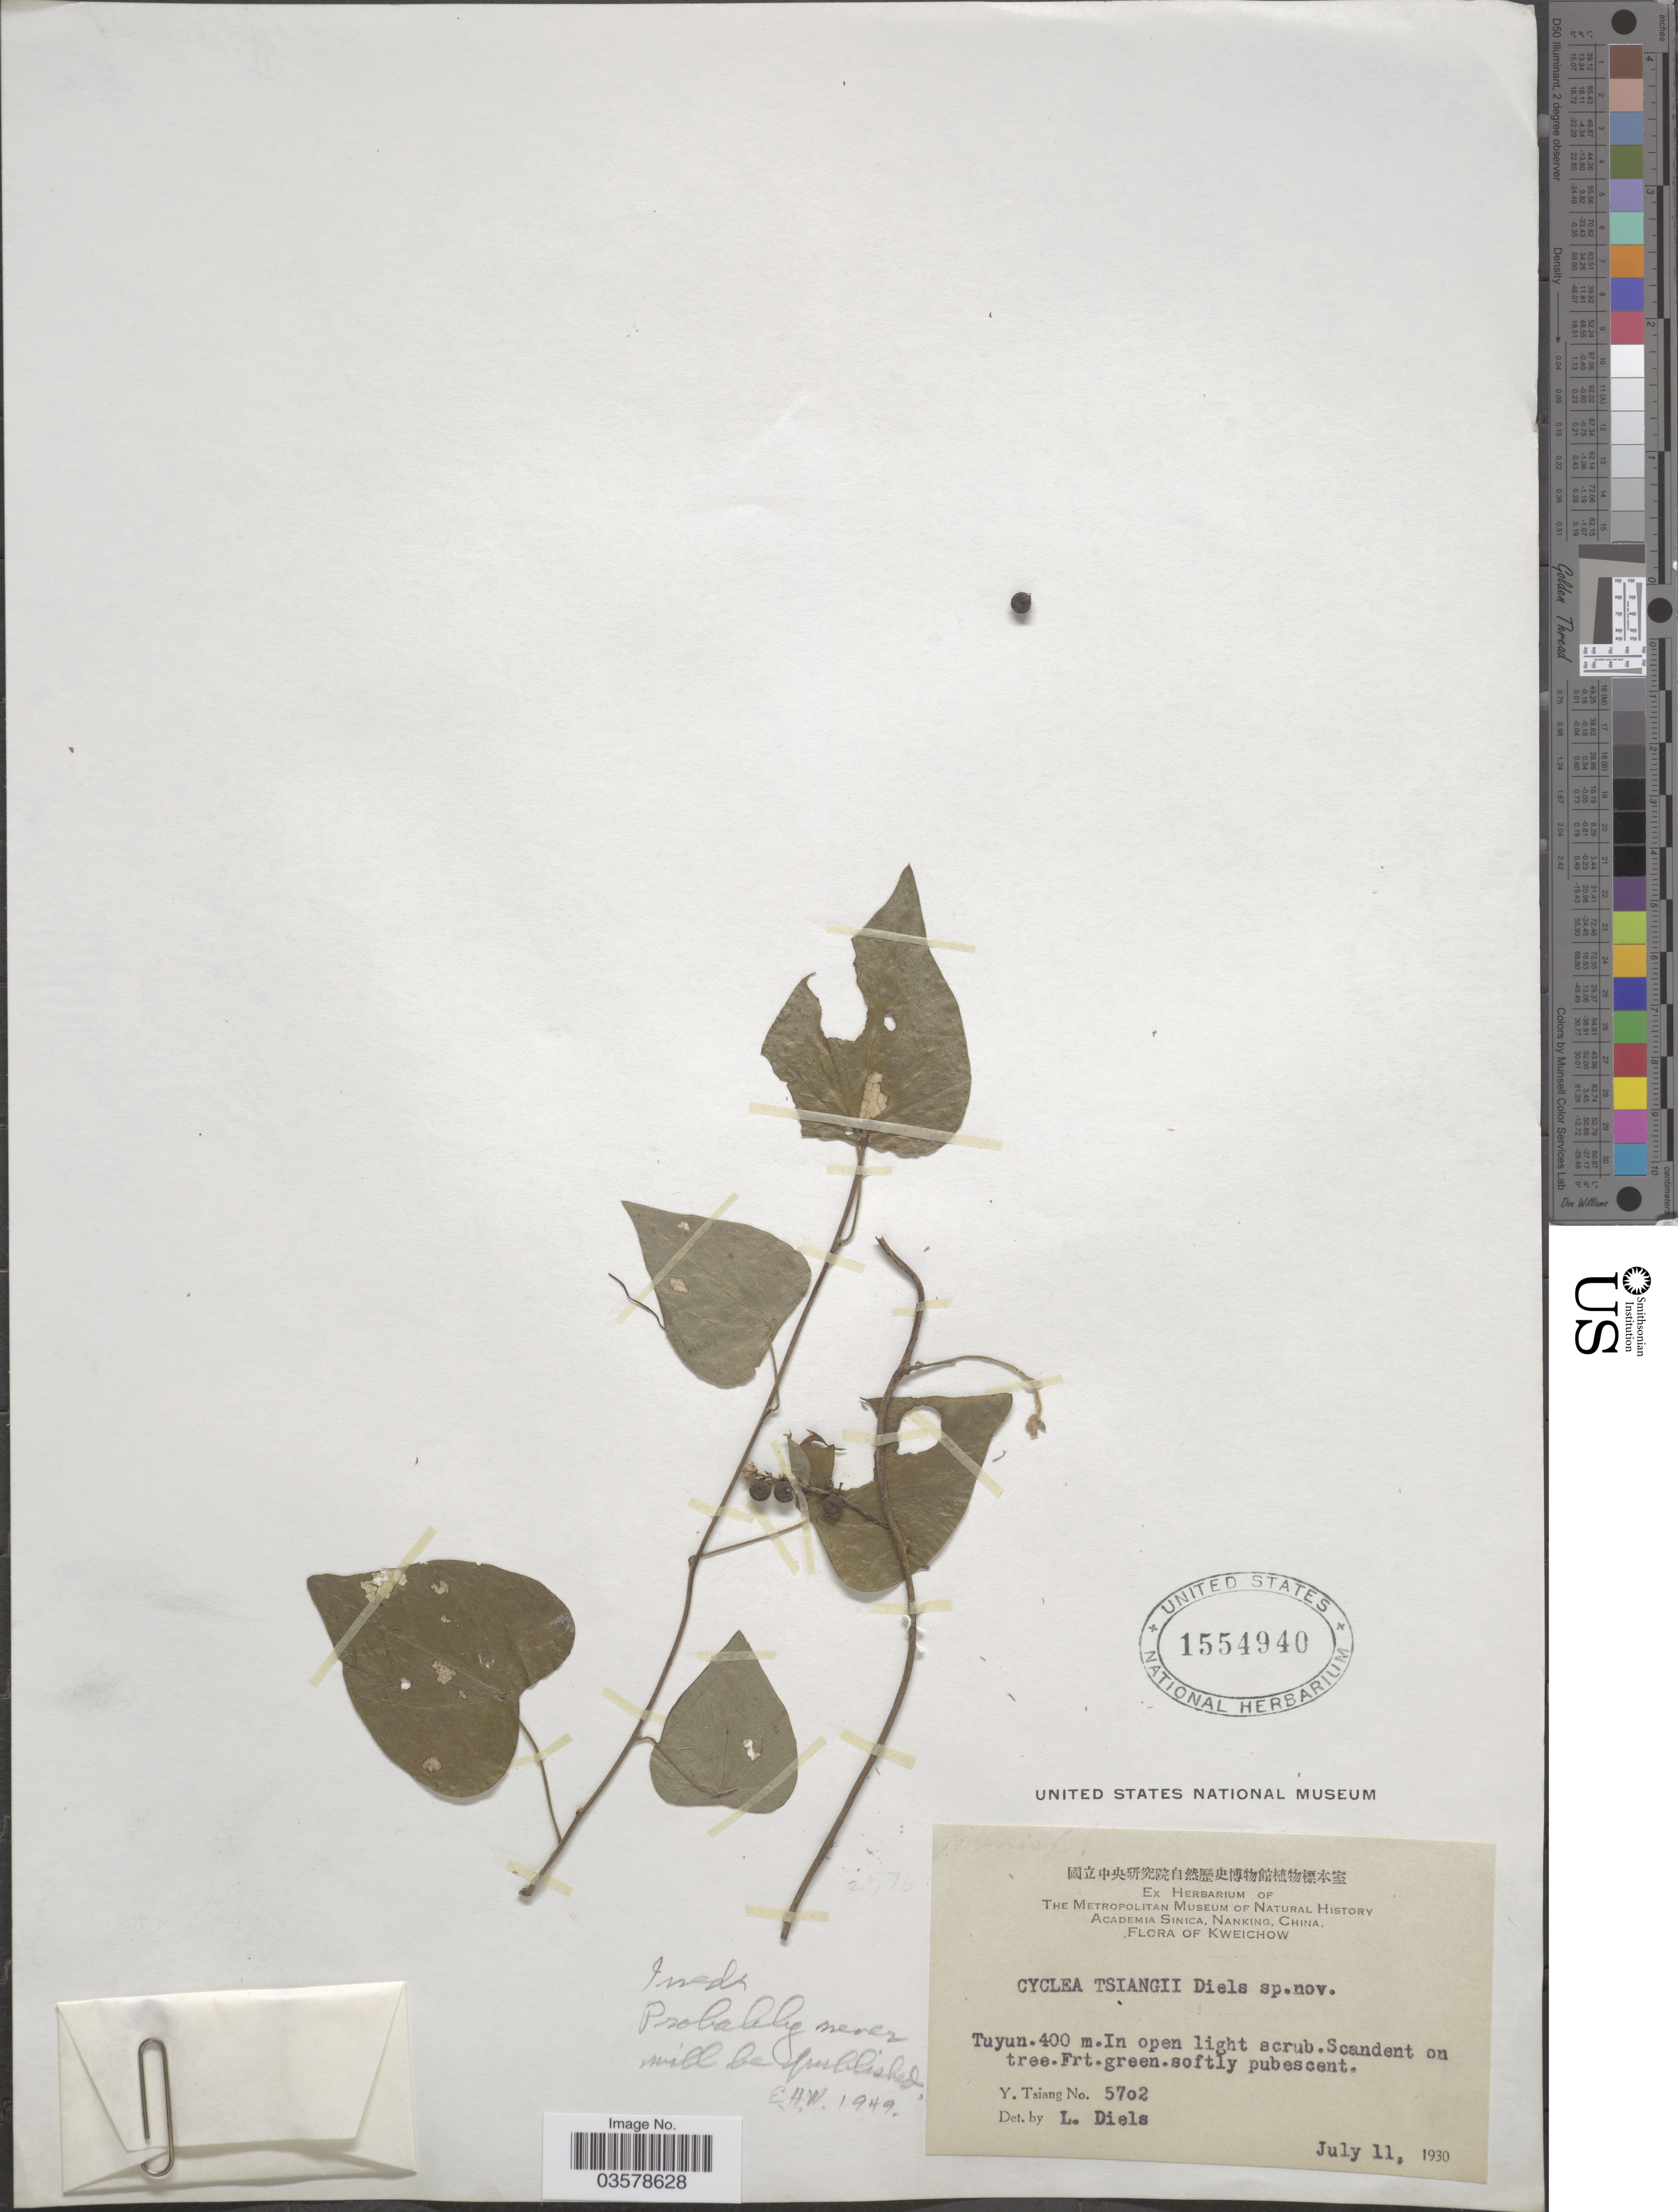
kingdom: Plantae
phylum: Tracheophyta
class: Magnoliopsida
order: Ranunculales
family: Menispermaceae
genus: Cyclea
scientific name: Cyclea tsiangii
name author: Diels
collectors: Y. Tsiang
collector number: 5702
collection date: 1930-07-11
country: China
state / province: Guizhou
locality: Kweichow. Tuyun.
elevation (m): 400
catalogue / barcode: US 1554940